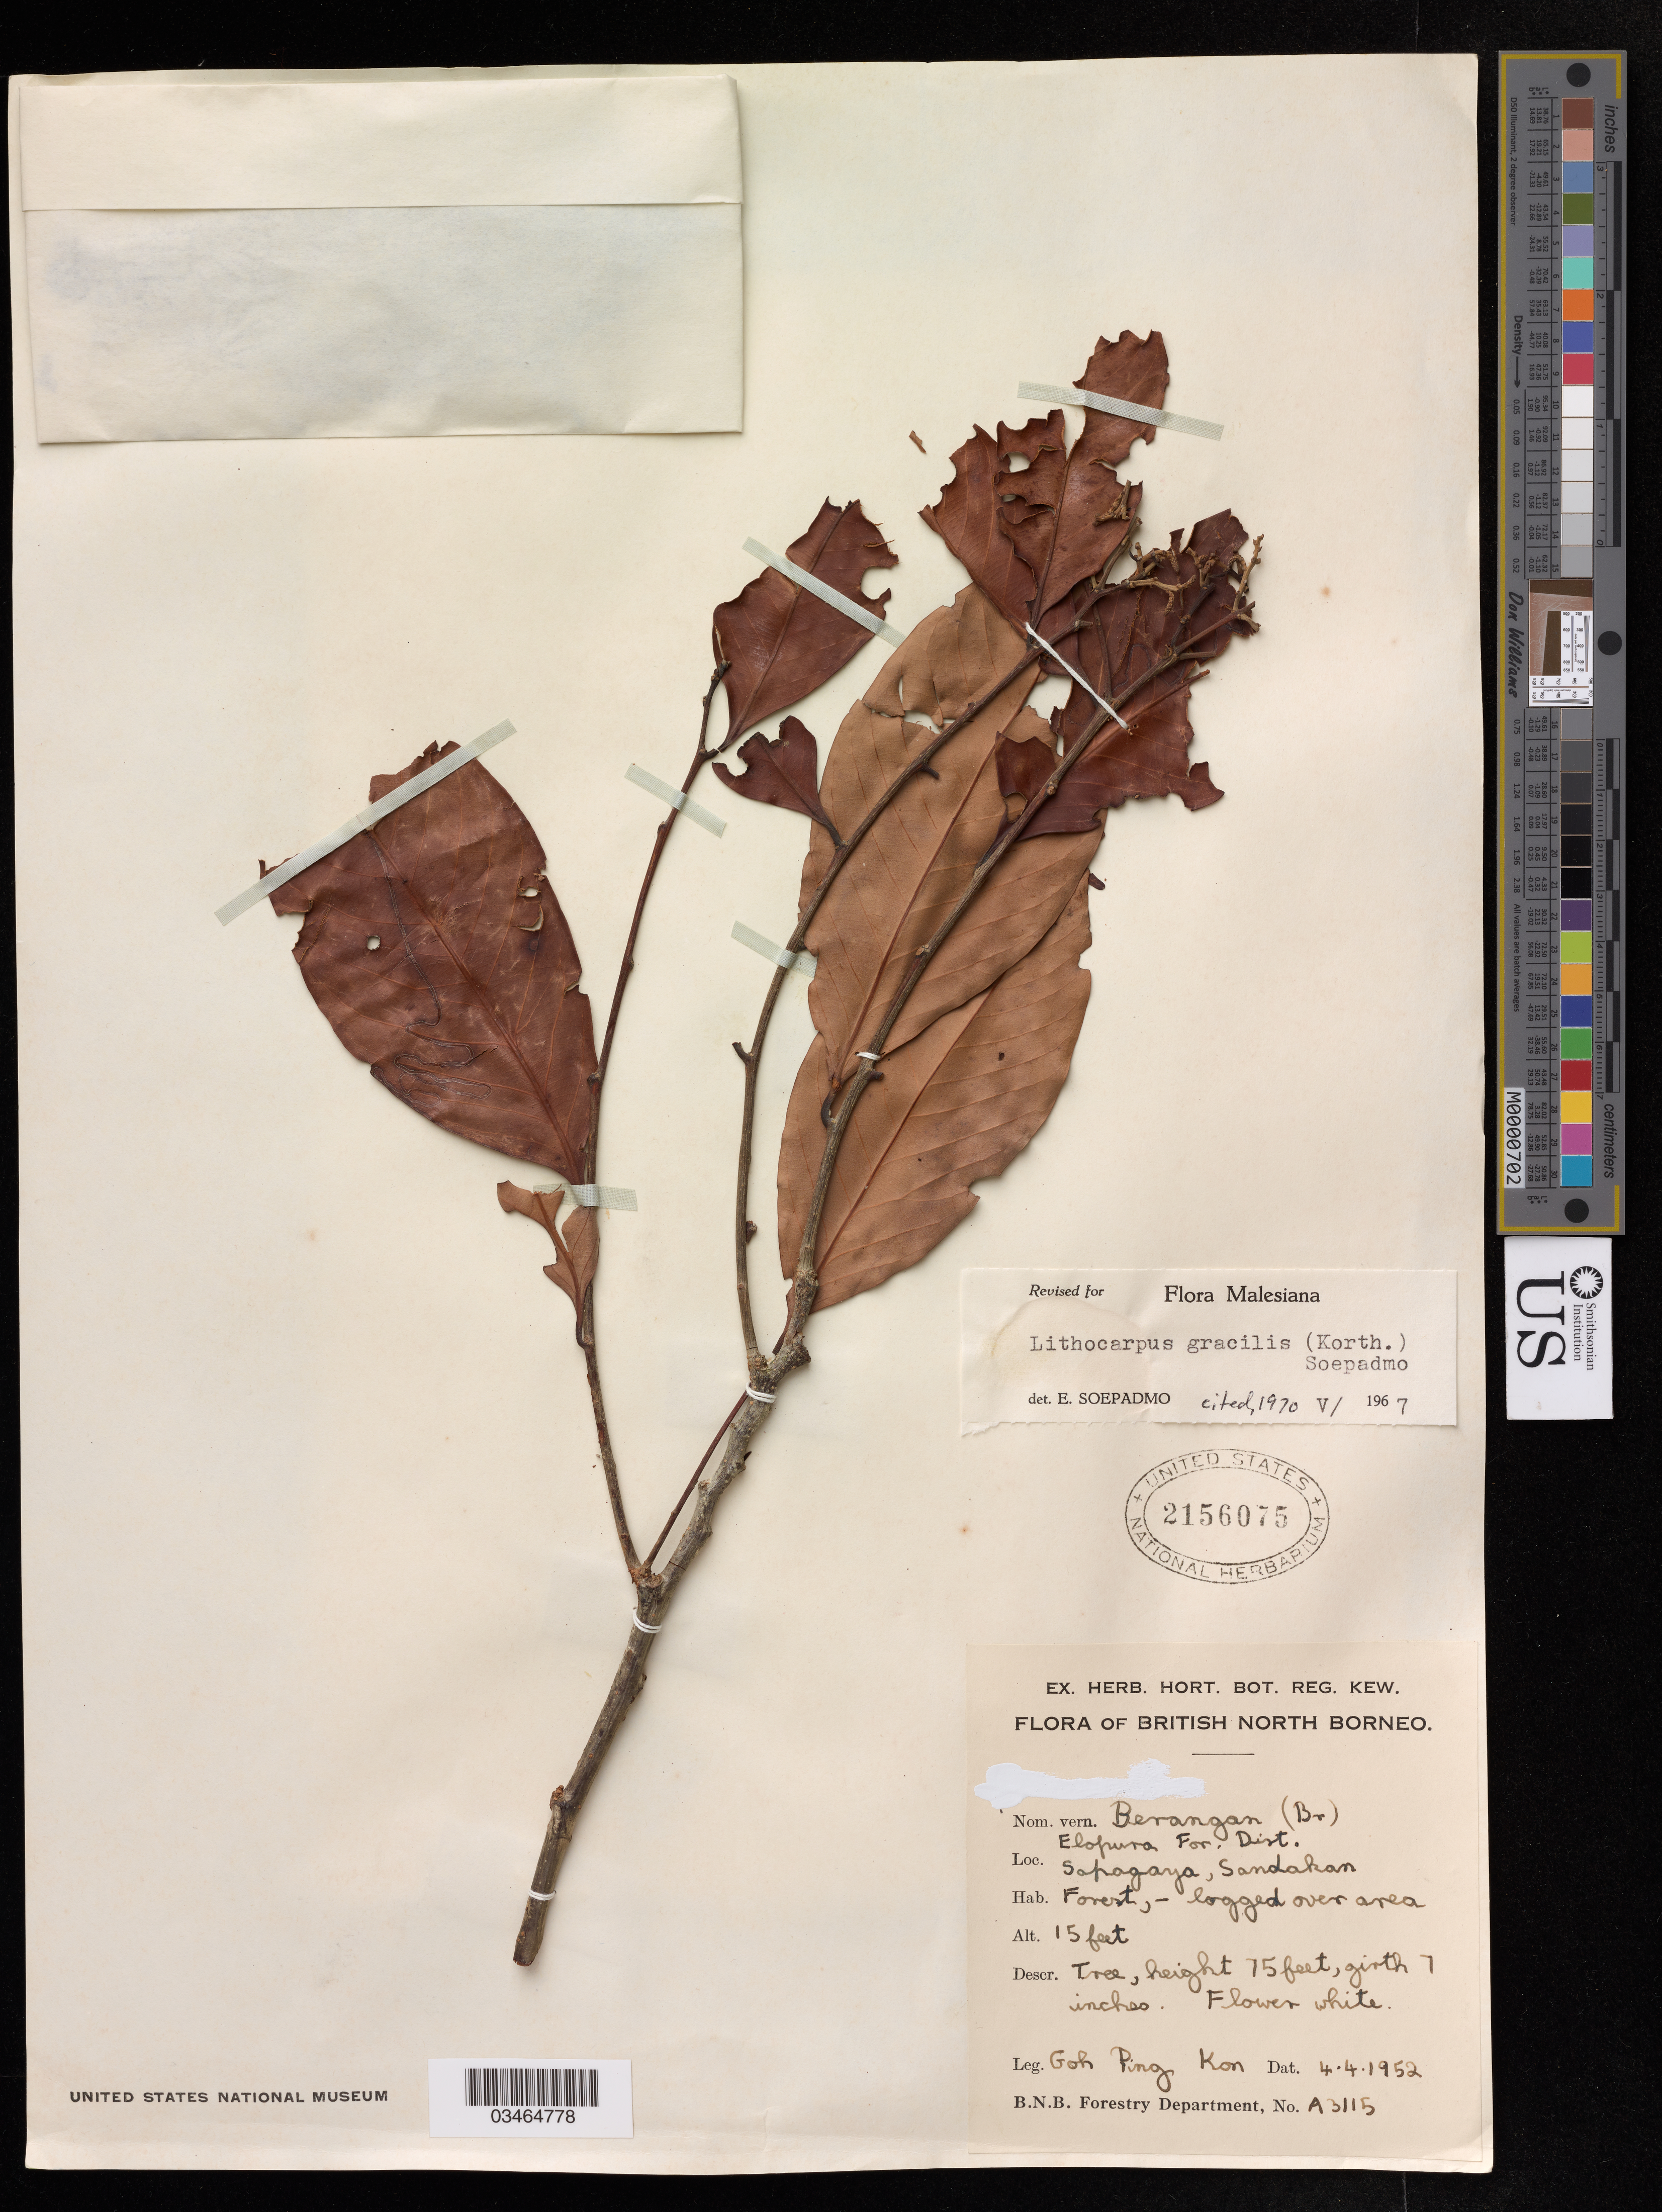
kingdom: Plantae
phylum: Tracheophyta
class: Magnoliopsida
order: Fagales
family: Fagaceae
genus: Lithocarpus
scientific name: Lithocarpus gracilis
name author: (Korth.) Soepadmo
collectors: P. Kon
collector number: A3115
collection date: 1952-04-04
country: Malaysia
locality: British North Borneo, Elopura For. Dist Sapagaya Sandakan.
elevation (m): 5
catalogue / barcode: US 2156075